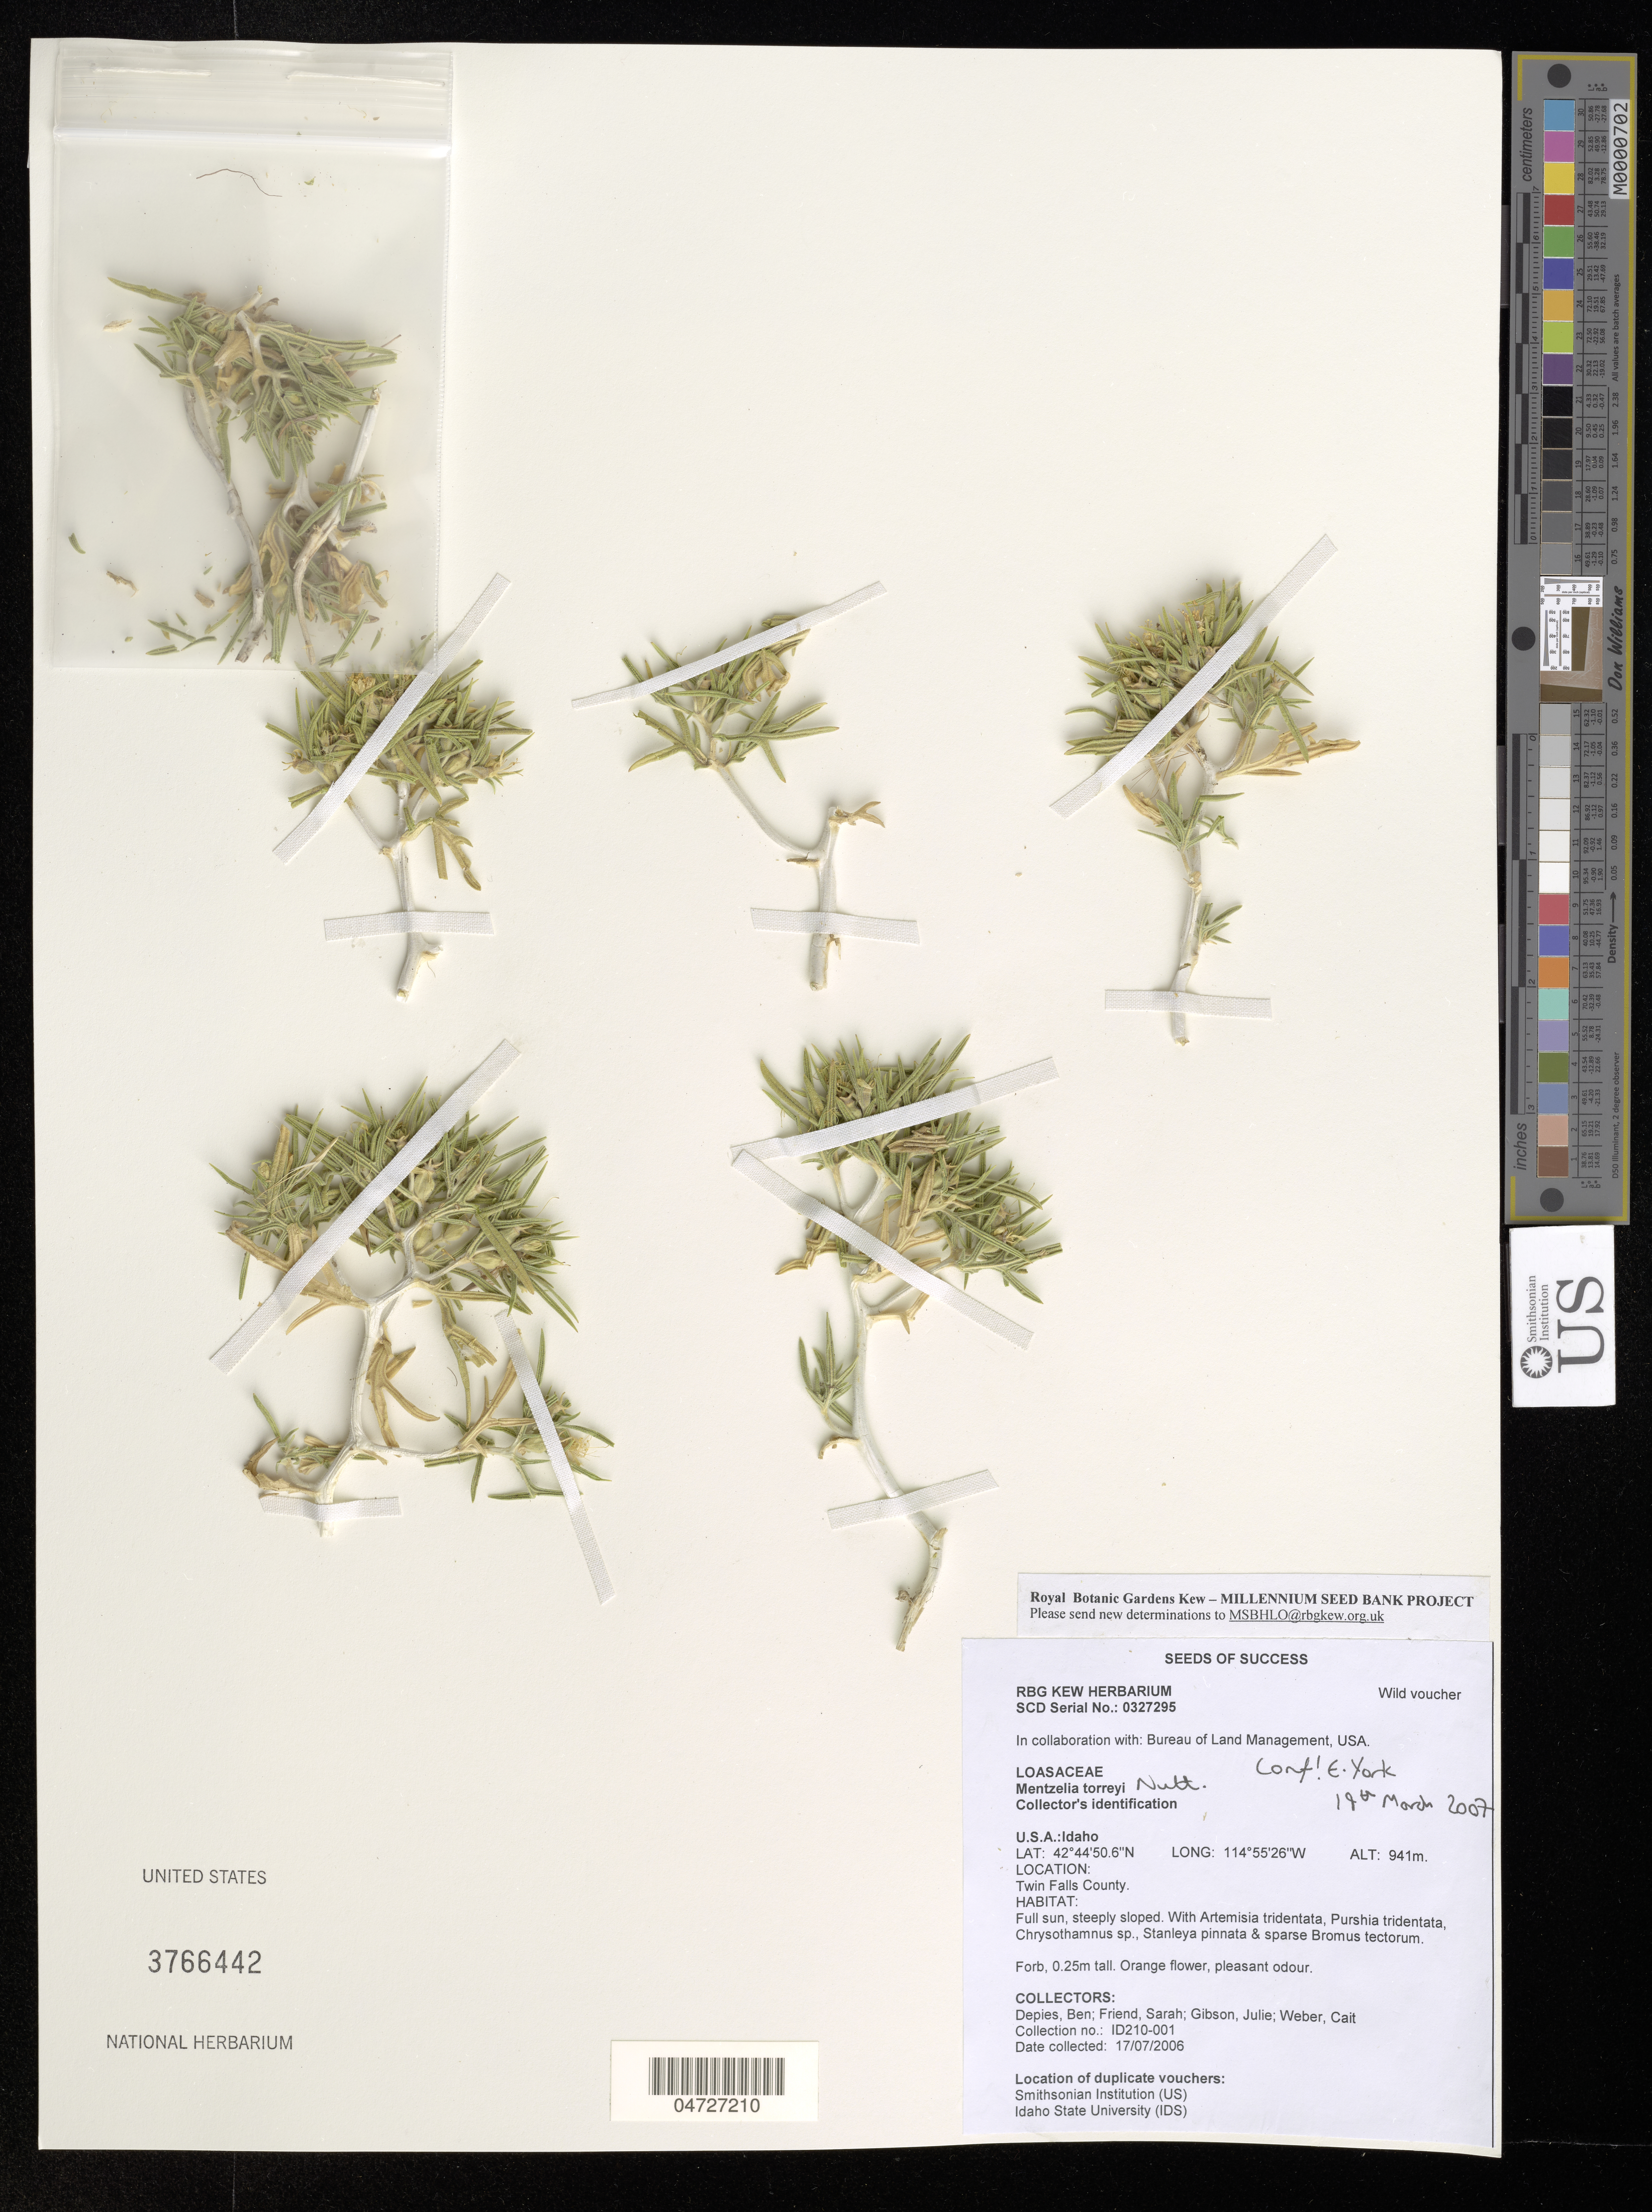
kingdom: Plantae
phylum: Tracheophyta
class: Magnoliopsida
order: Cornales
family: Loasaceae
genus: Mentzelia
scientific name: Mentzelia torreyi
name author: A. Gray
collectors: B. Depies, S. Friend, J. Gibson & C. Weber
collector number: ID210-001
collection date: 2006-07-17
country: United States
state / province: Idaho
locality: Twin Falls County.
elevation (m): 941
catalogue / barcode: US 3766442